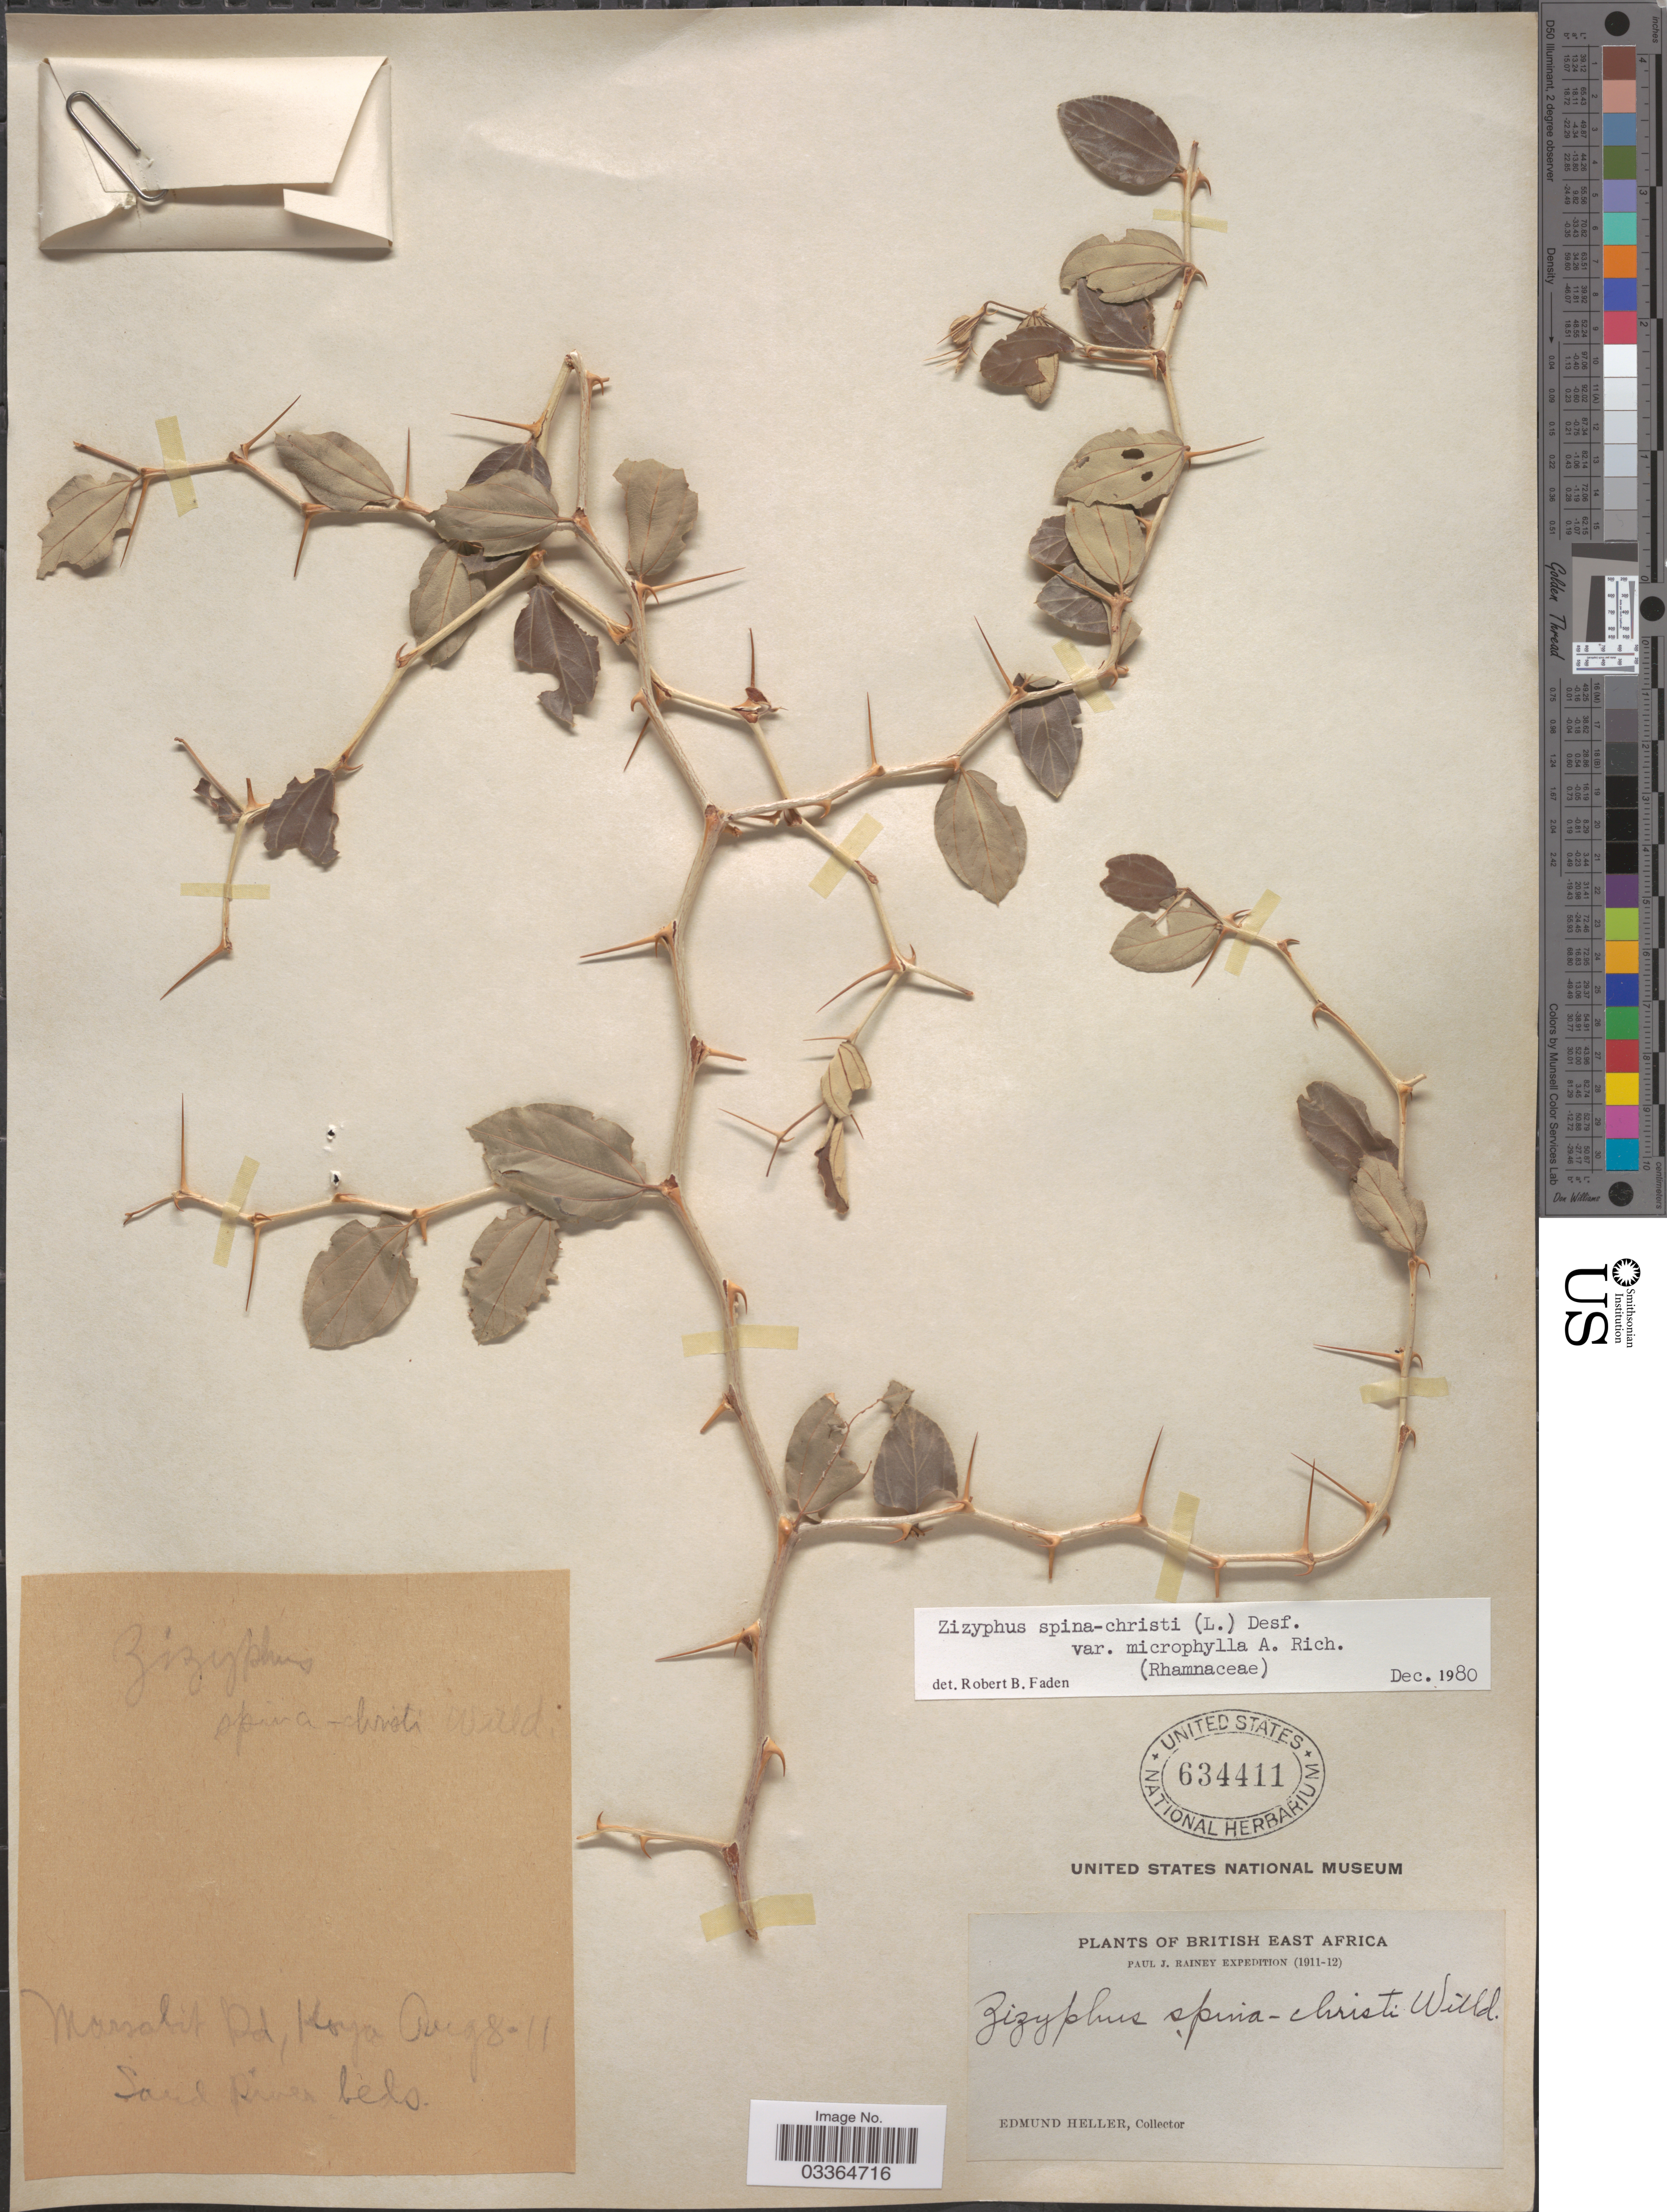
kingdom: Plantae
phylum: Tracheophyta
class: Magnoliopsida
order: Rosales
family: Rhamnaceae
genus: Ziziphus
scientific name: Ziziphus spina-christi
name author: (L.) Willd.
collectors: E. Heller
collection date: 1911-08-08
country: Kenya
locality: British East Africa. Marsabit Rd, Koya.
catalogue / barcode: US 634411